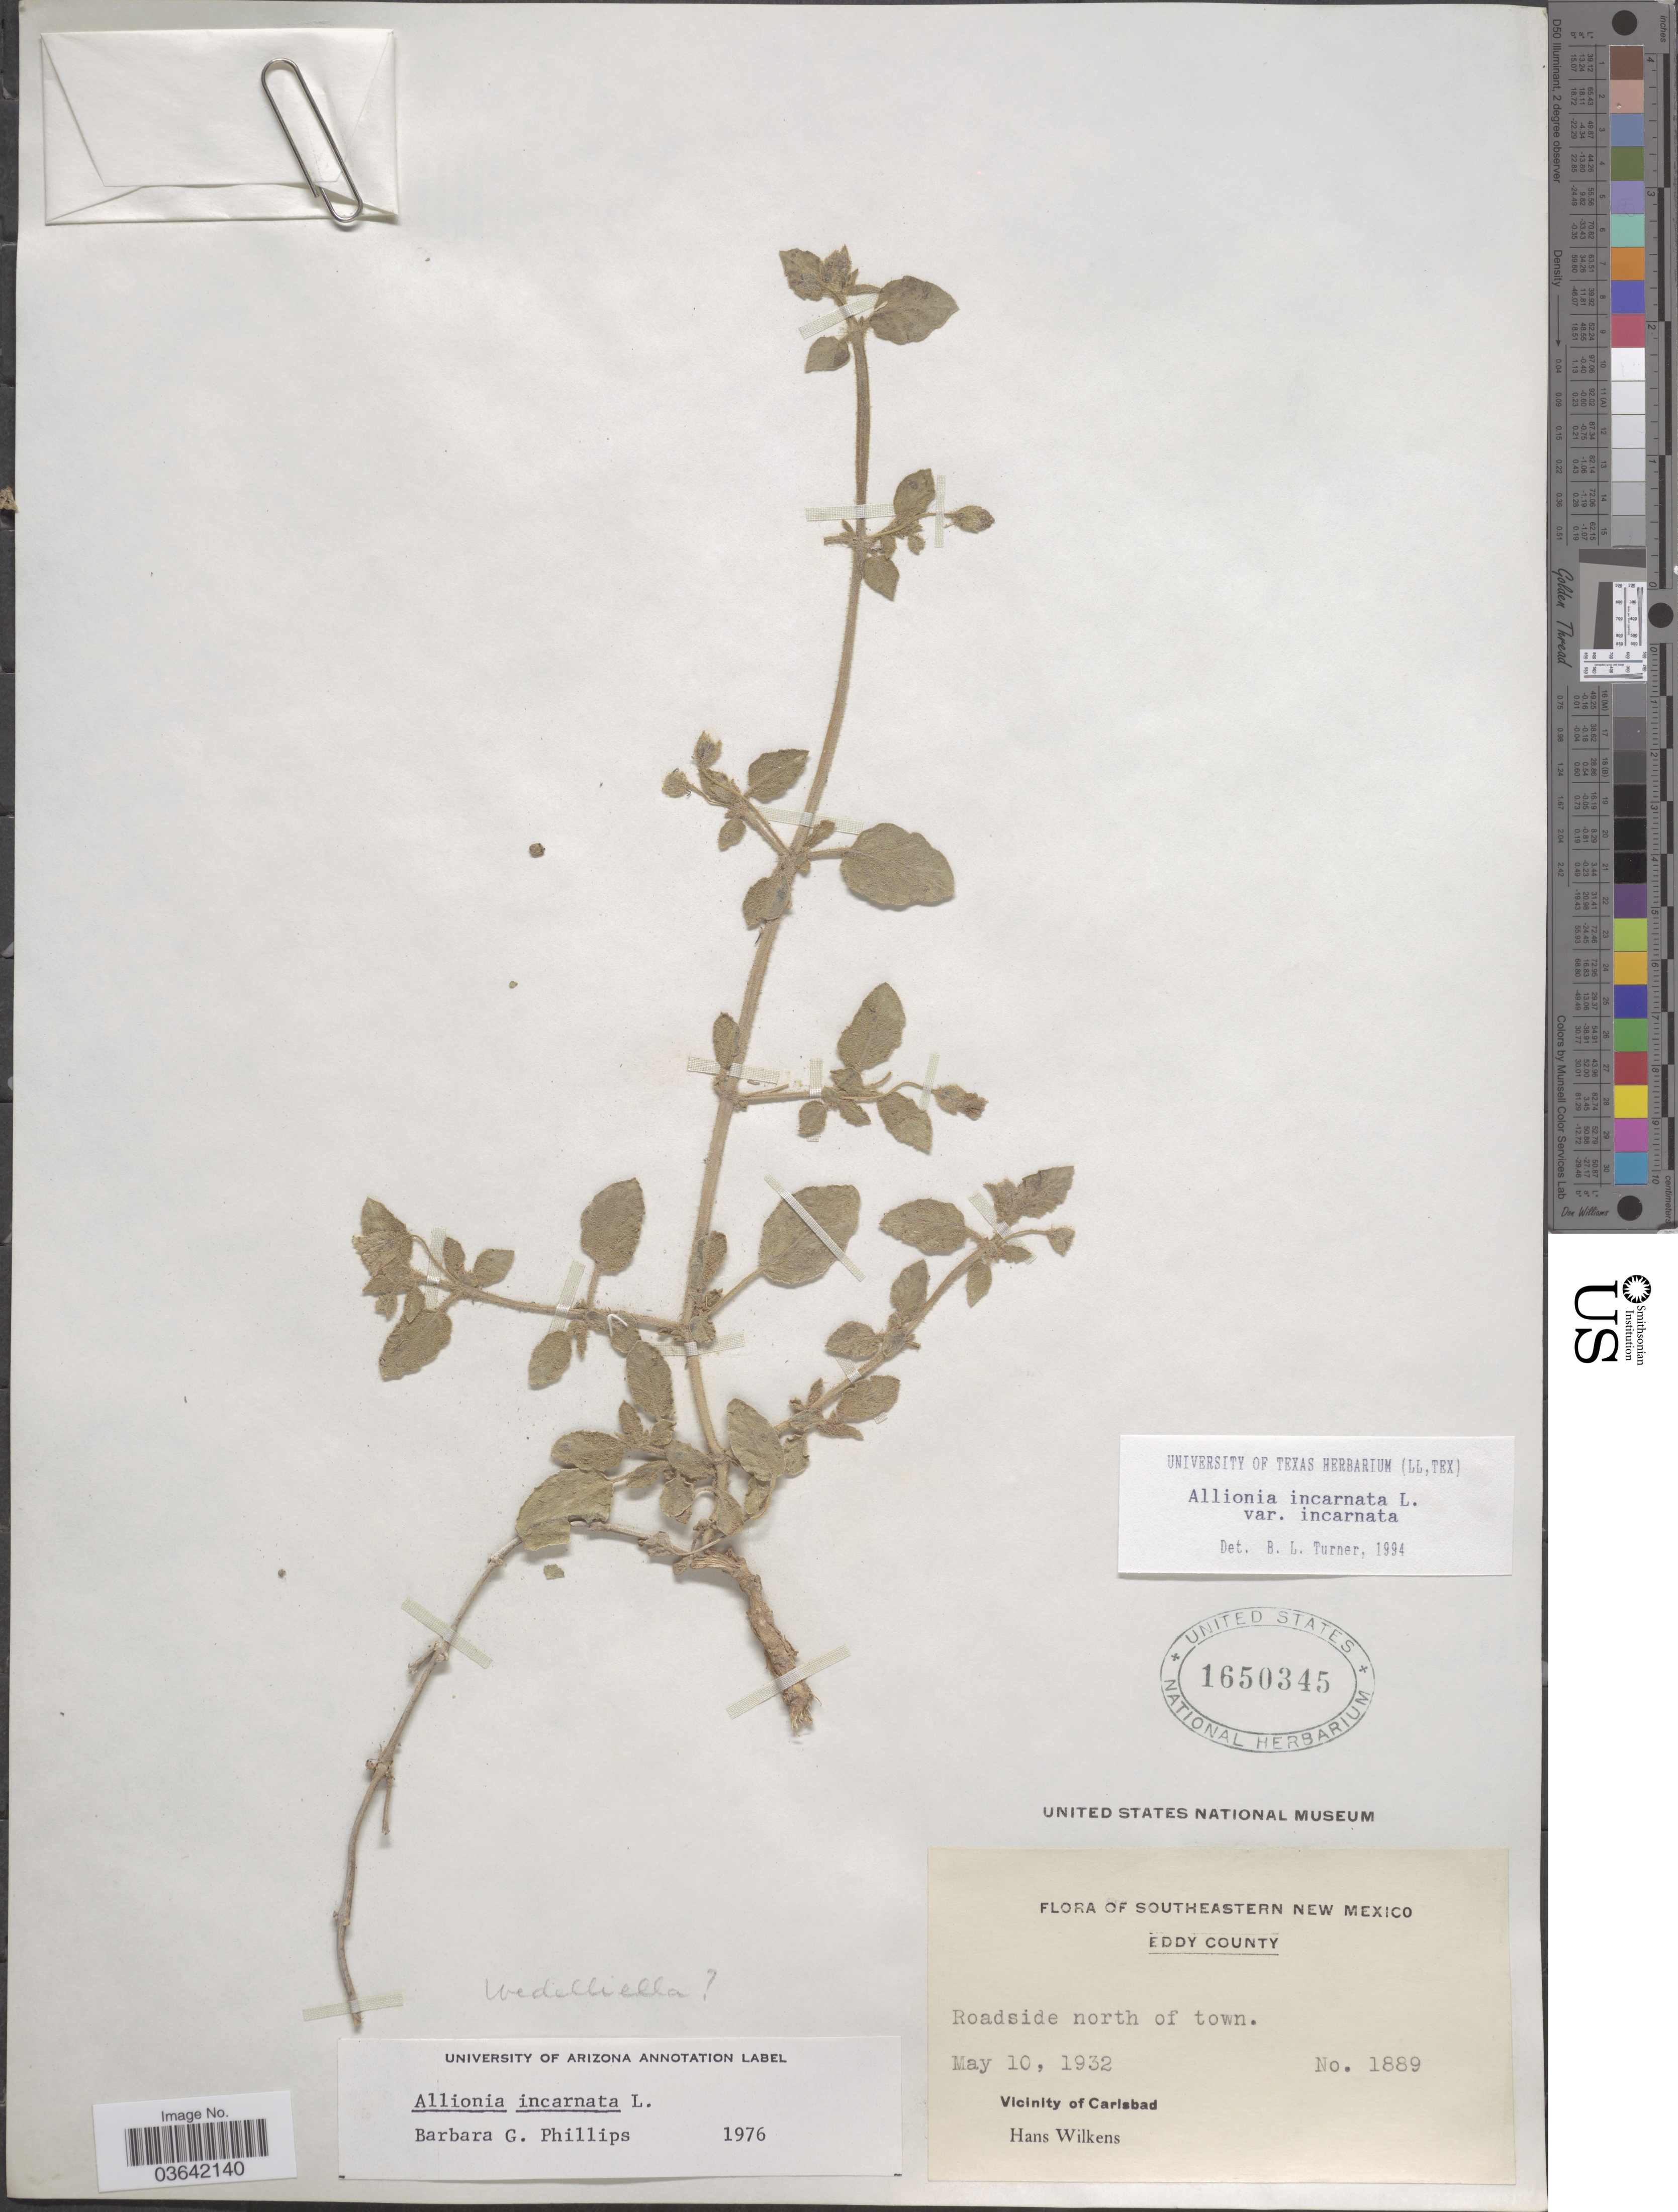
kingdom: Plantae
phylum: Tracheophyta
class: Magnoliopsida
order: Caryophyllales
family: Nyctaginaceae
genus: Allionia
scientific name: Allionia incarnata var. incarnata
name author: L.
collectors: H. Wilkens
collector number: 1889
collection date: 1932-05-10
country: United States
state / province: New Mexico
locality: Southeastern New Mexico. Eddy County. Roadside north of town. Vicinity of Carlsbad.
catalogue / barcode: US 1650345